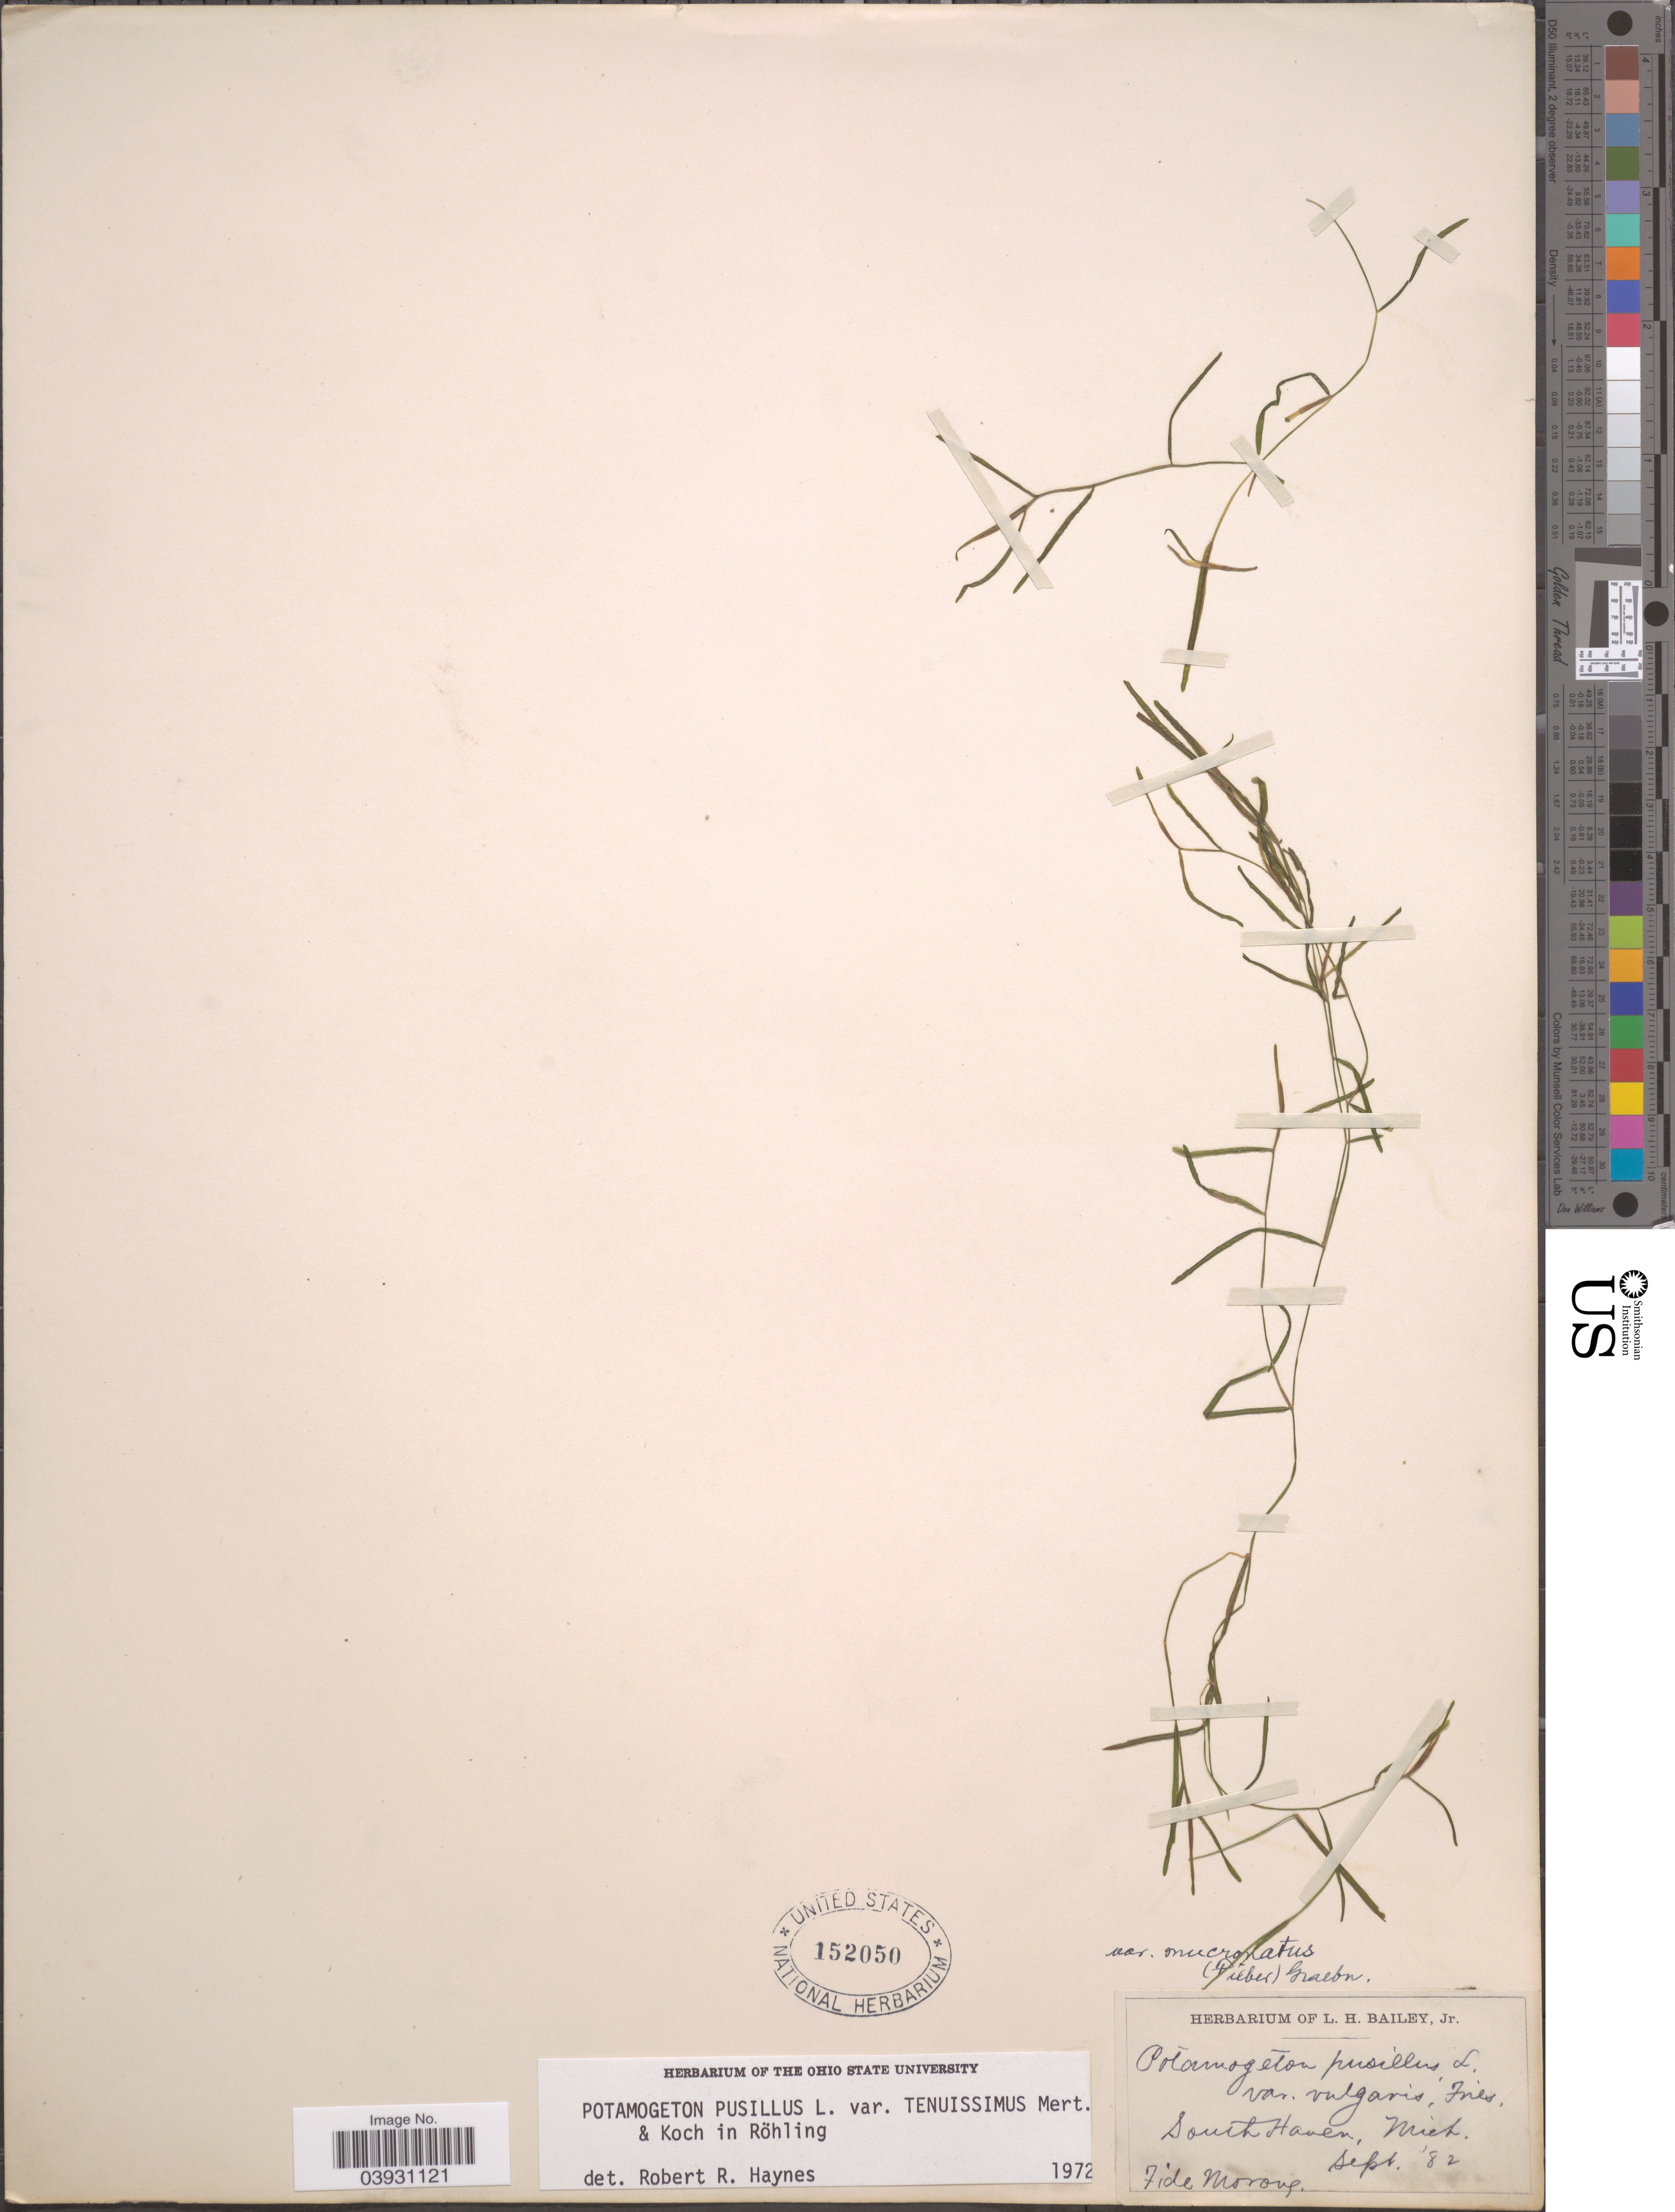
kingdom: Plantae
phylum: Tracheophyta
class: Liliopsida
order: Alismatales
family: Potamogetonaceae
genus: Potamogeton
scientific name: Potamogeton pusillus subsp. tenuissimus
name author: Mert. & W.D.J. Koch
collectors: ex herb. L. H. Bailey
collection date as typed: Transcribed d/m/y: /9/82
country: United States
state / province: Michigan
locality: South Haven.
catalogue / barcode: US 152050